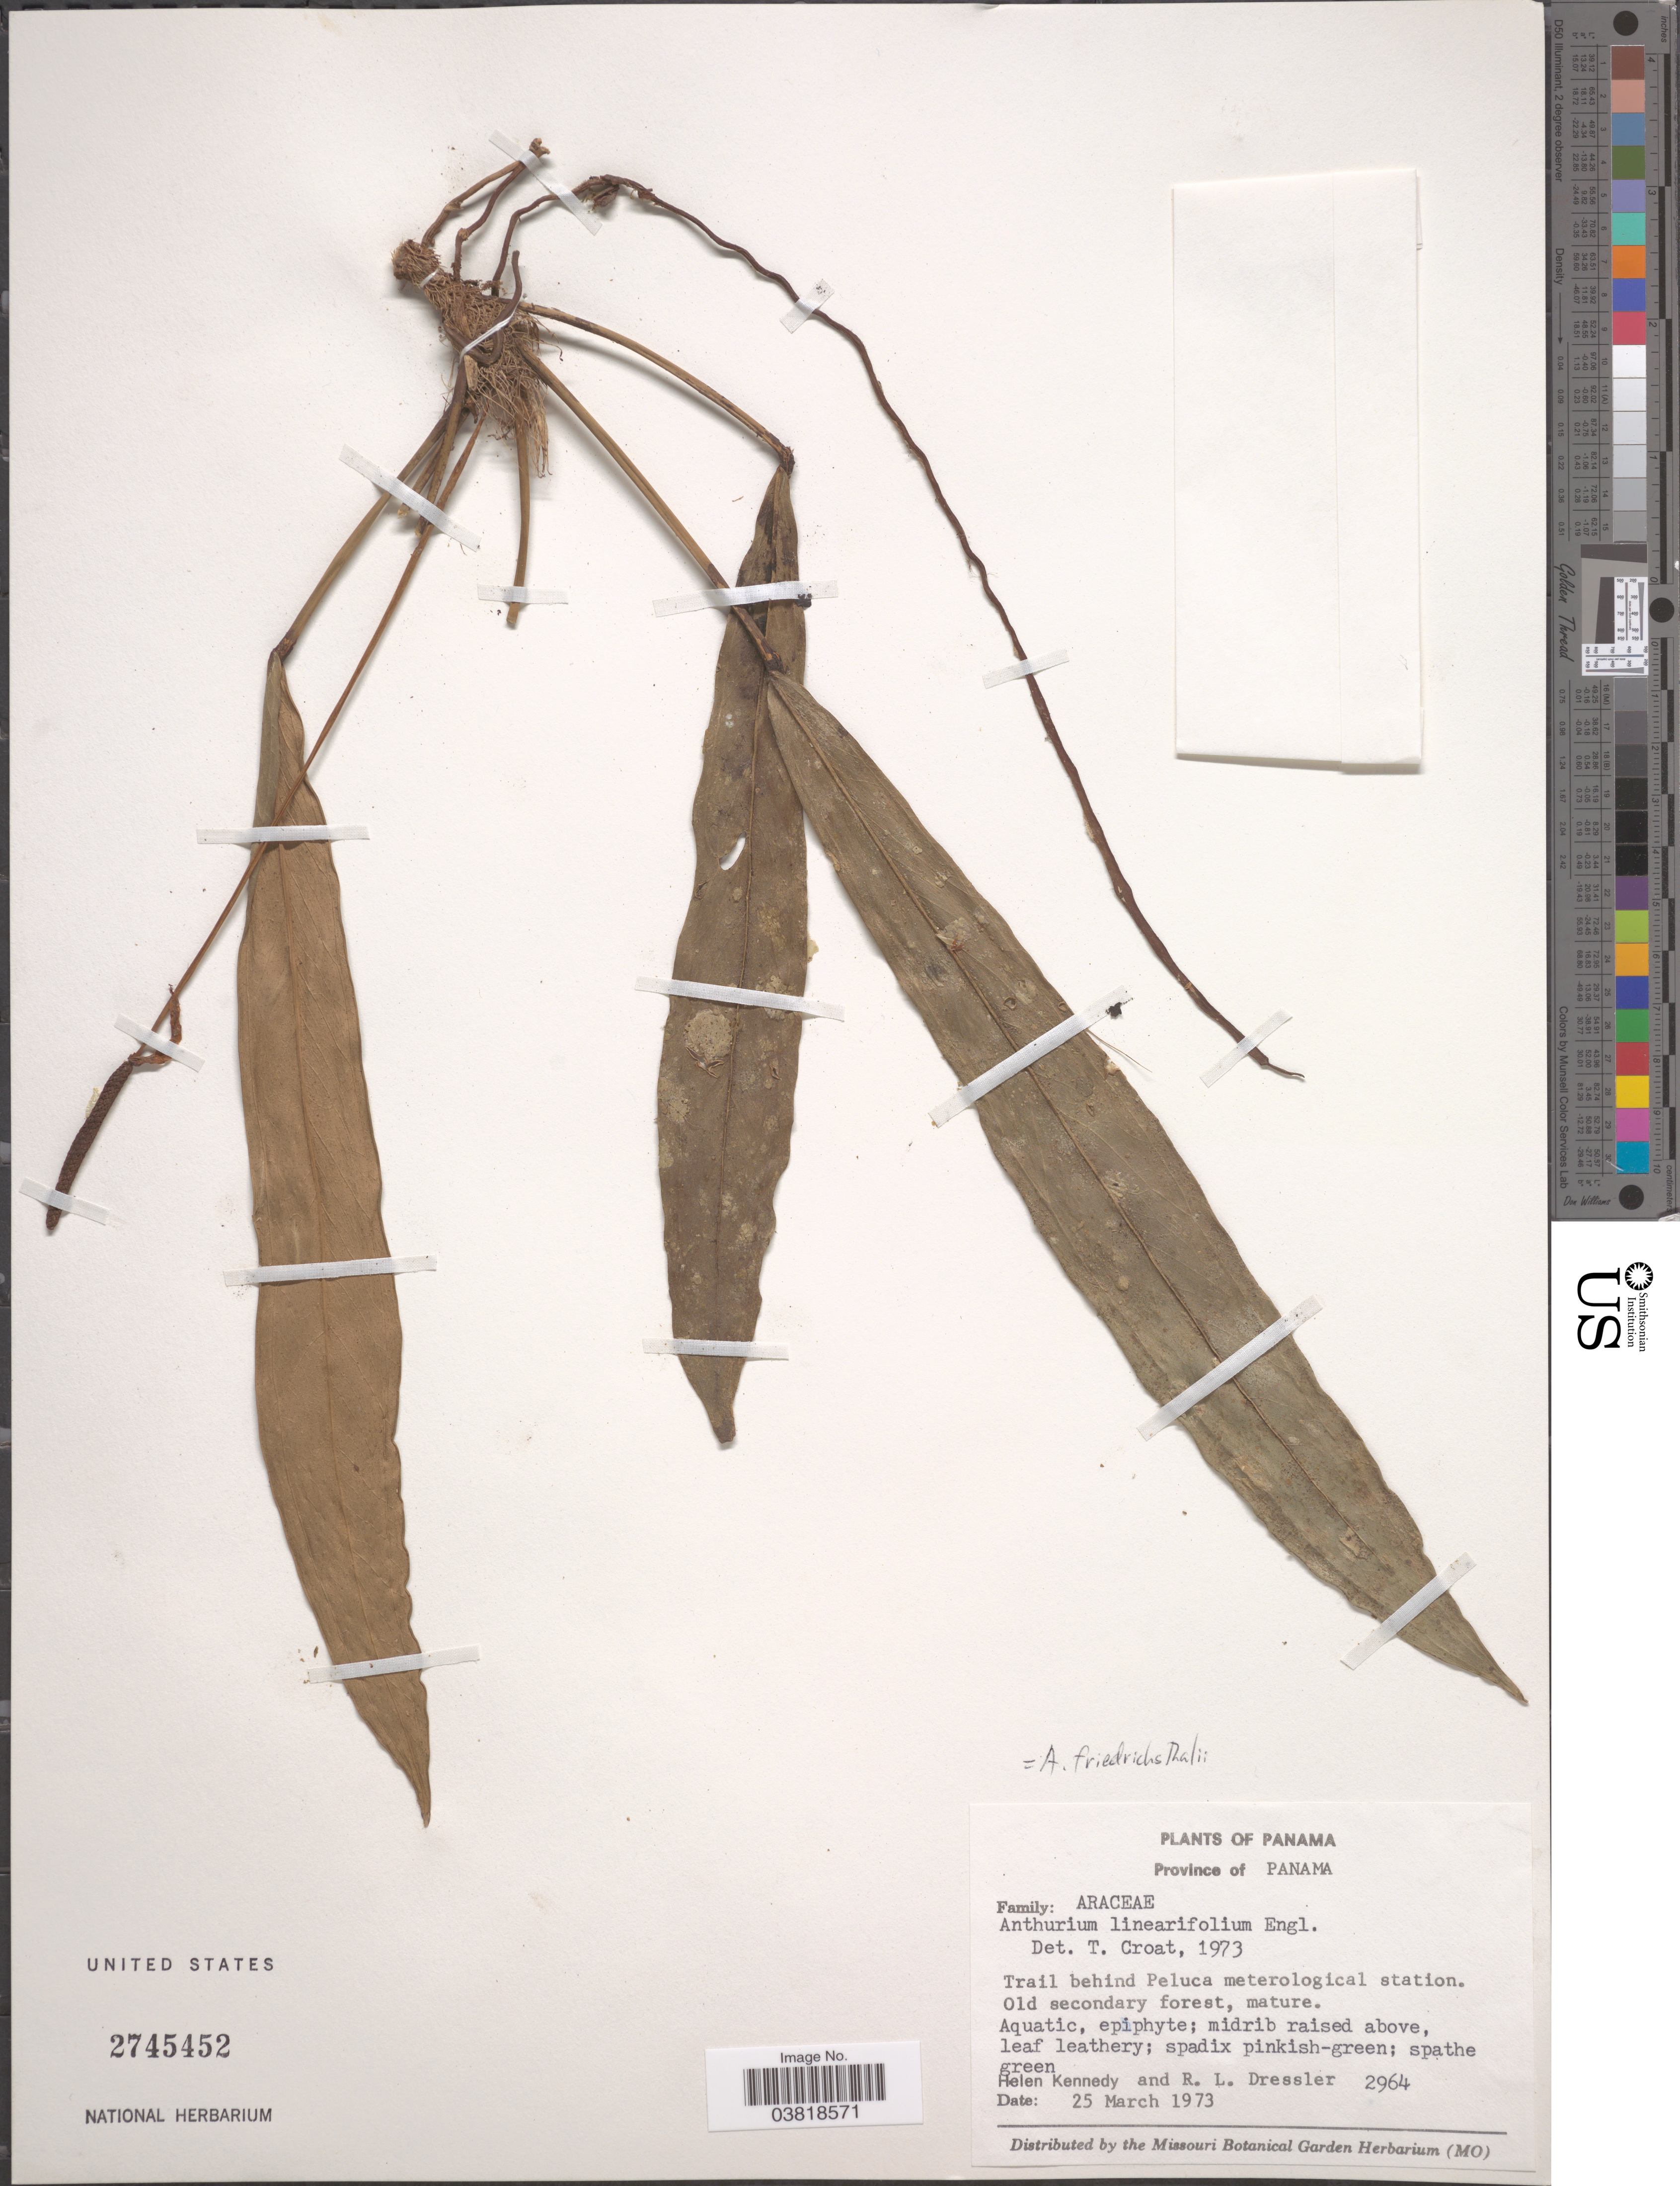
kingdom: Plantae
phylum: Tracheophyta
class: Liliopsida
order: Alismatales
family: Araceae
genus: Anthurium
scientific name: Anthurium friedrichsthalii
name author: Schott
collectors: H. Kennedy & R. Dressler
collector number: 2964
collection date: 1973-03-25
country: Panama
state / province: Panamá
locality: Trail behind Peluca meterological station.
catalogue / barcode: US 2745452